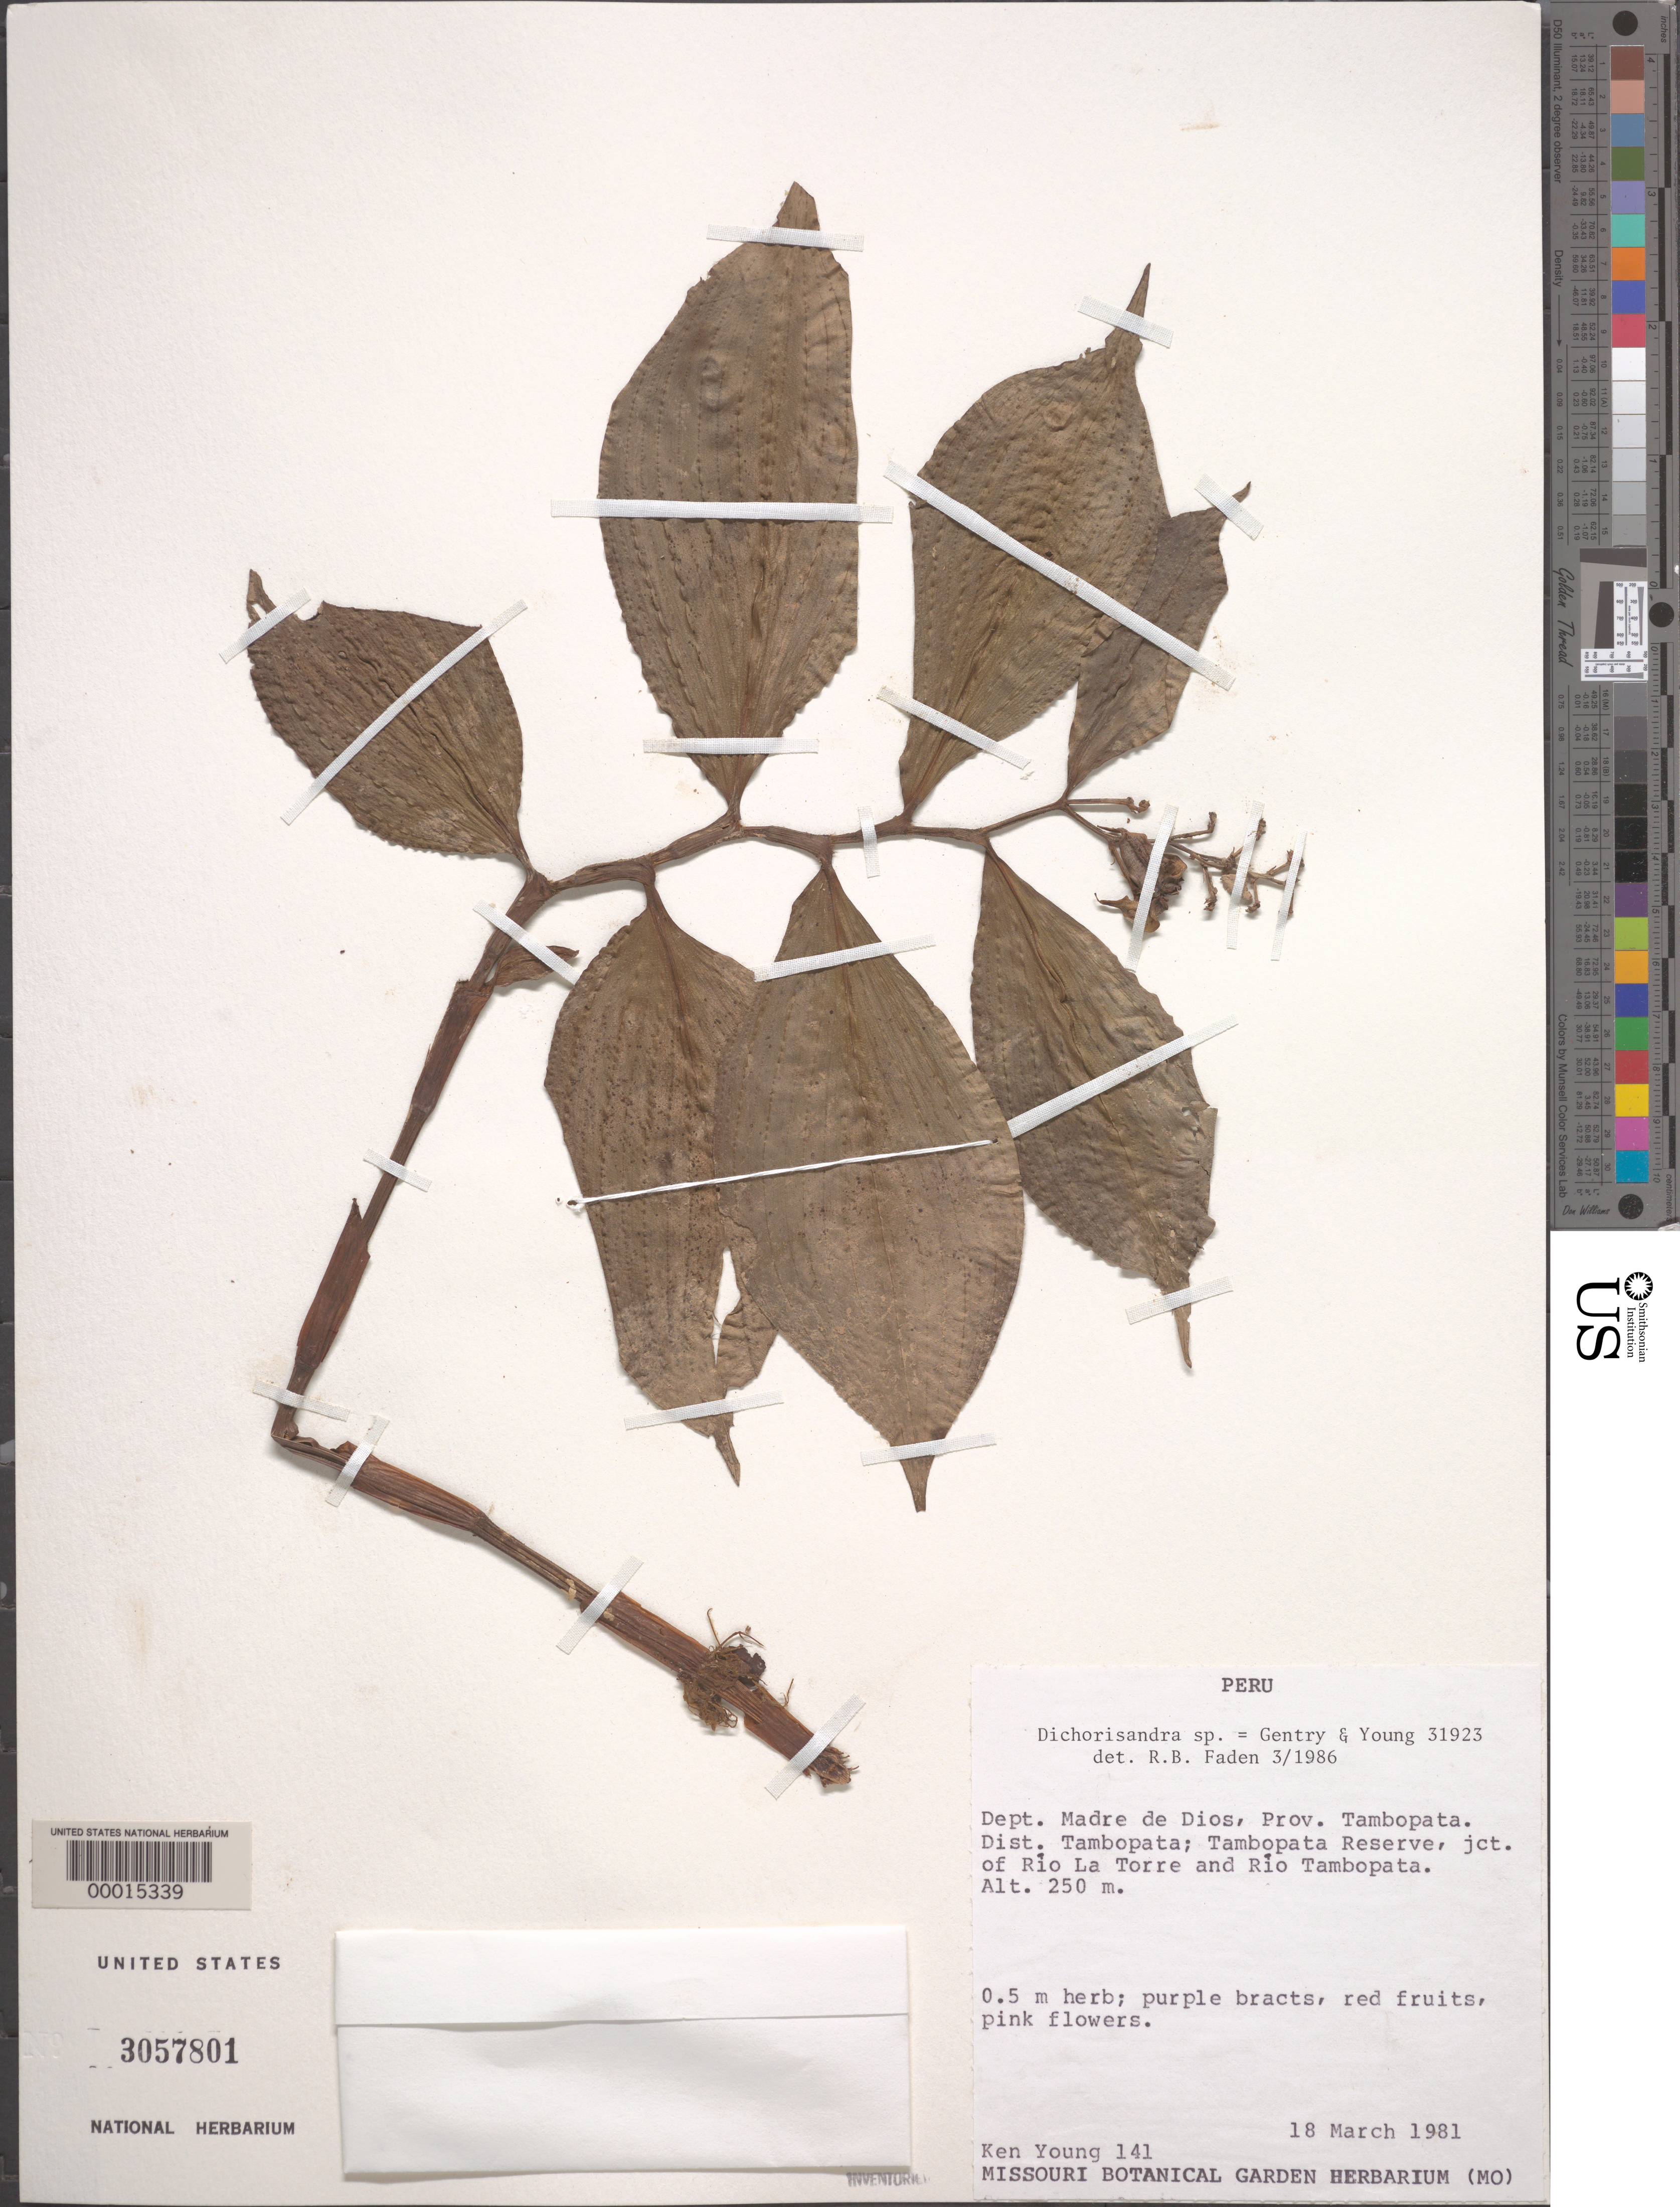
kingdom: Plantae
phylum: Tracheophyta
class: Liliopsida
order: Commelinales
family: Commelinaceae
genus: Dichorisandra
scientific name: Dichorisandra sp.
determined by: Faden, Robert B., (US), Smithsonian Institution - National Museum of Natural History (UNITED STATES)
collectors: K. Young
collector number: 141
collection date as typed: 18 Mar 1981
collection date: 1981-03-18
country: Peru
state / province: Madre de Dios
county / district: Tambopata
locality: Tambopata reserve, jct of rio la torre and rio tambopata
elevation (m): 250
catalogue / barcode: US 3057801